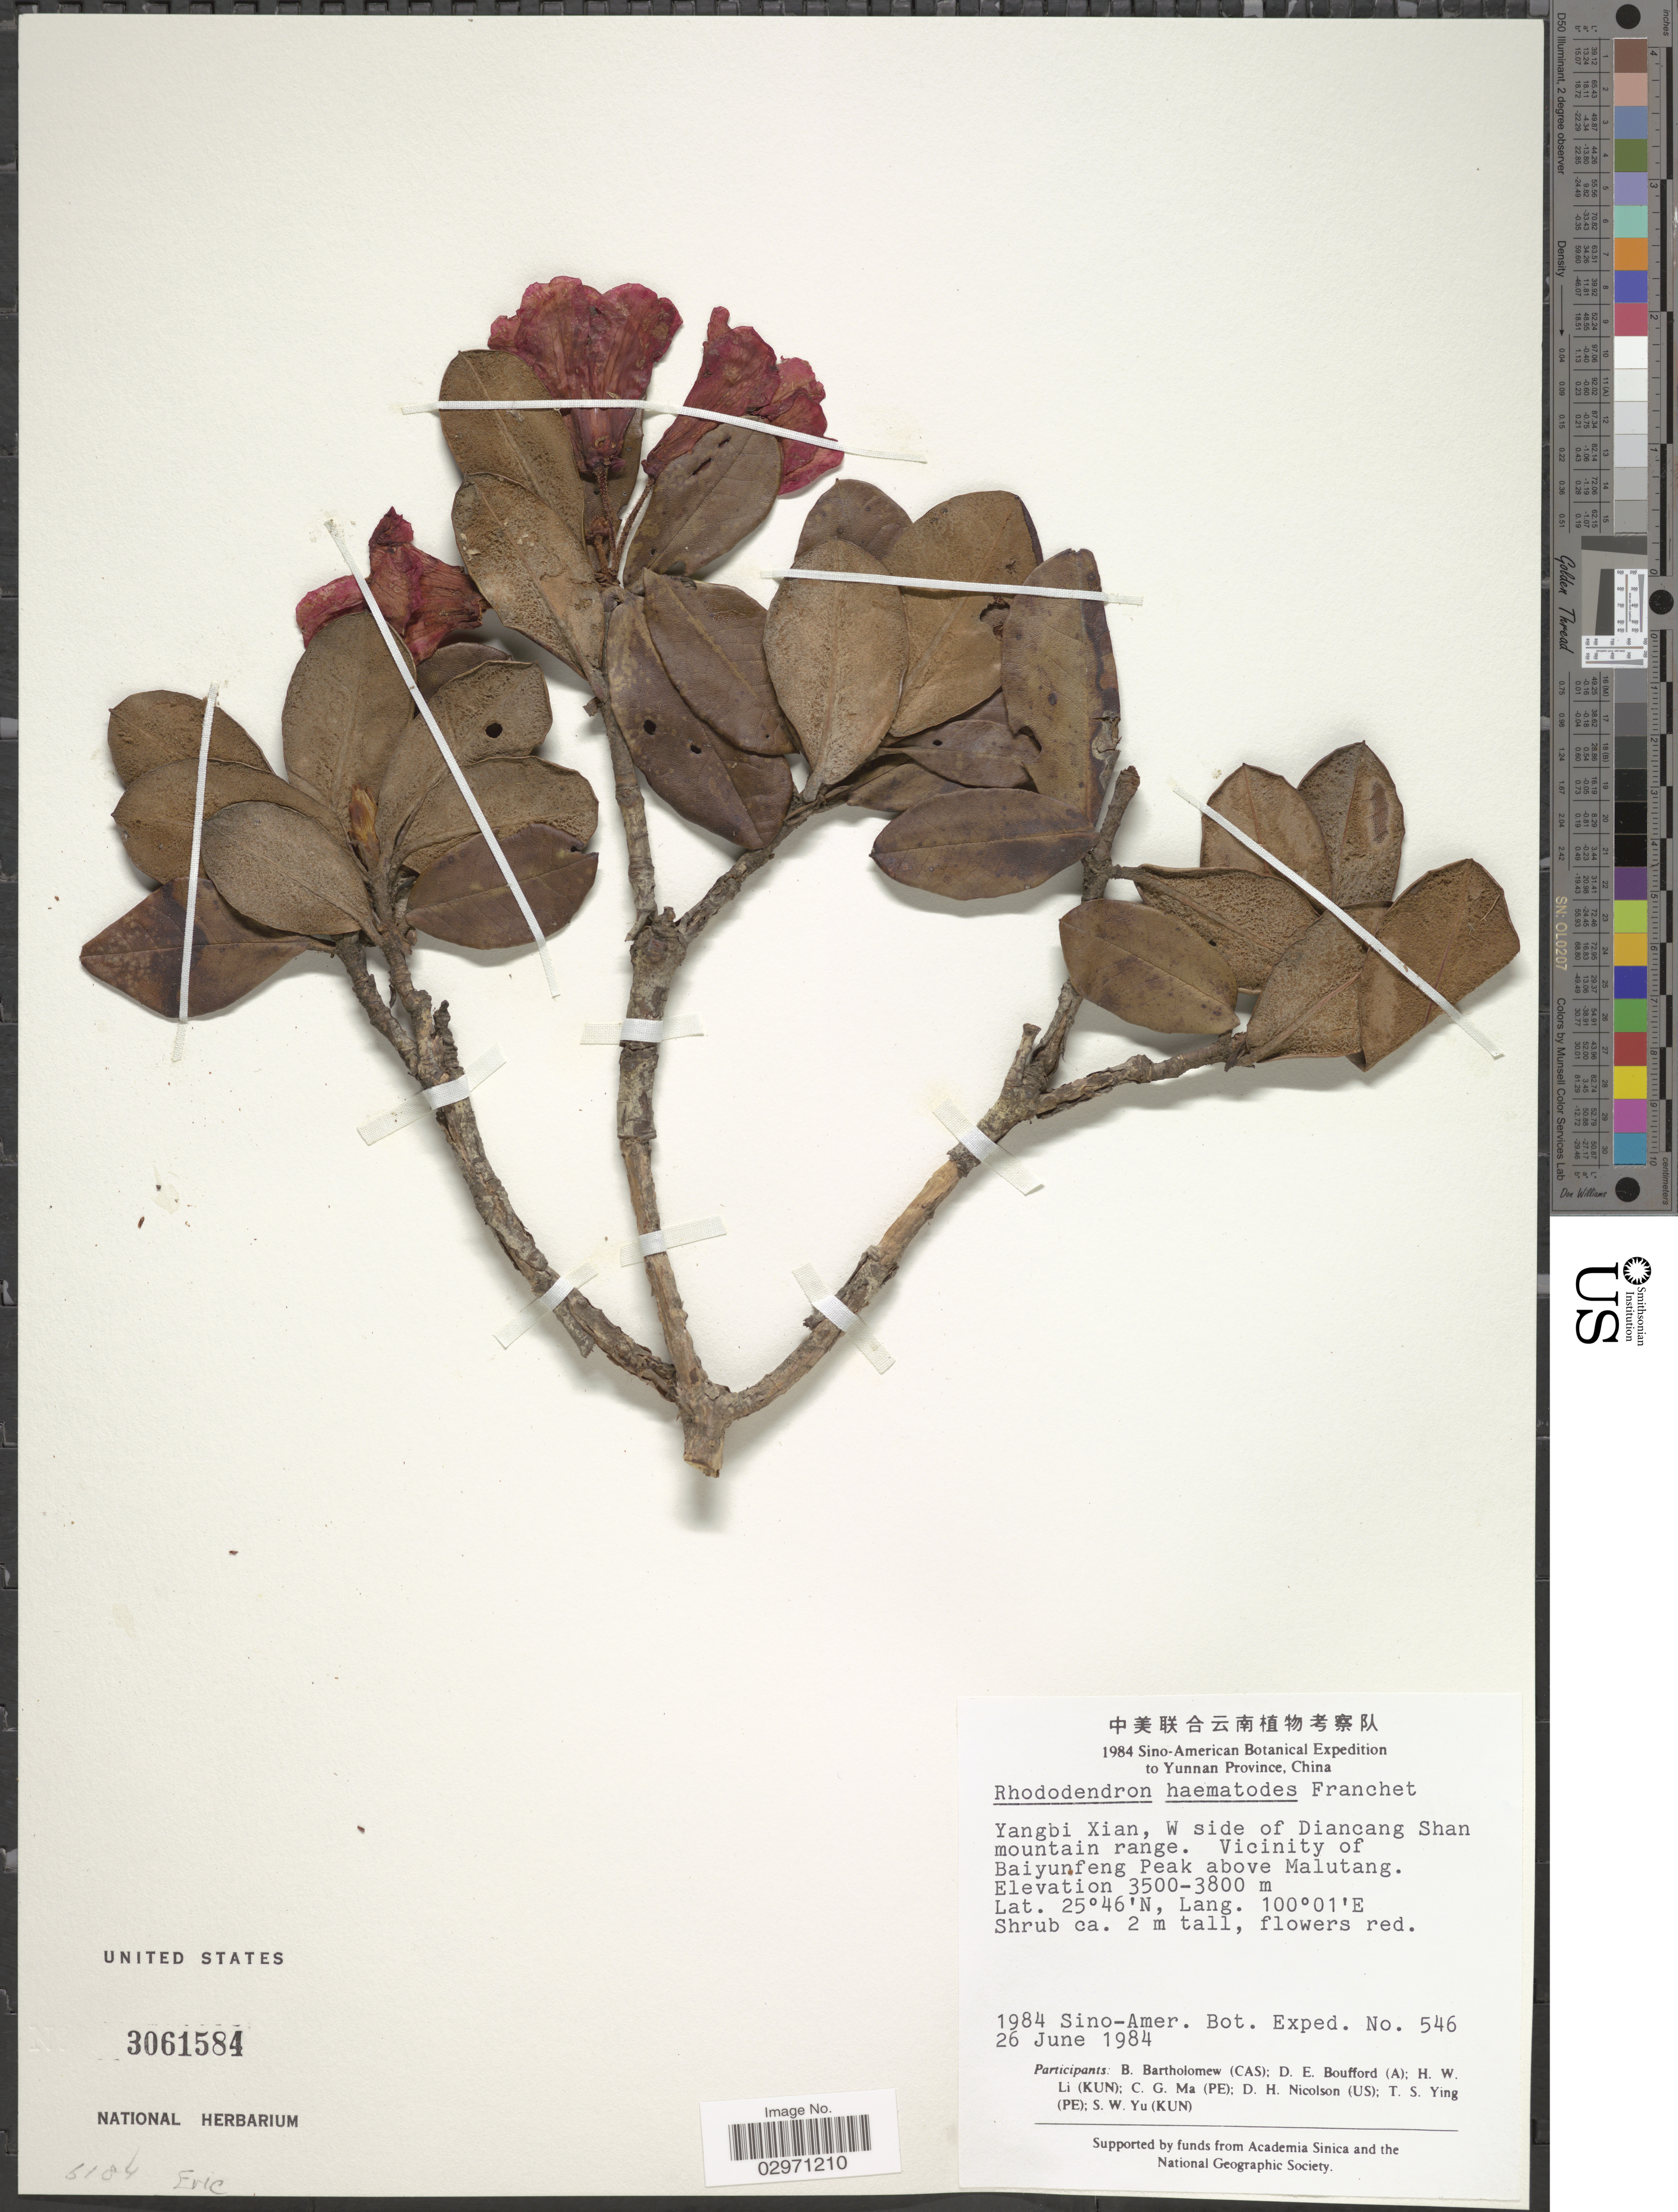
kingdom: Plantae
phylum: Tracheophyta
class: Magnoliopsida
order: Ericales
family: Ericaceae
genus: Rhododendron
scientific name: Rhododendron haematodes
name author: Franch.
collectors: Sino-Amer. Bot. Exped. 1984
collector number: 546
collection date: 1984-06-26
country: China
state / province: Yunnan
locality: Yangbi Xian, W side of Diancang Shan mountain range. Vicinity of Baiyunfeng Peak above Malutang.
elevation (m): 3500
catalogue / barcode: US 3061584